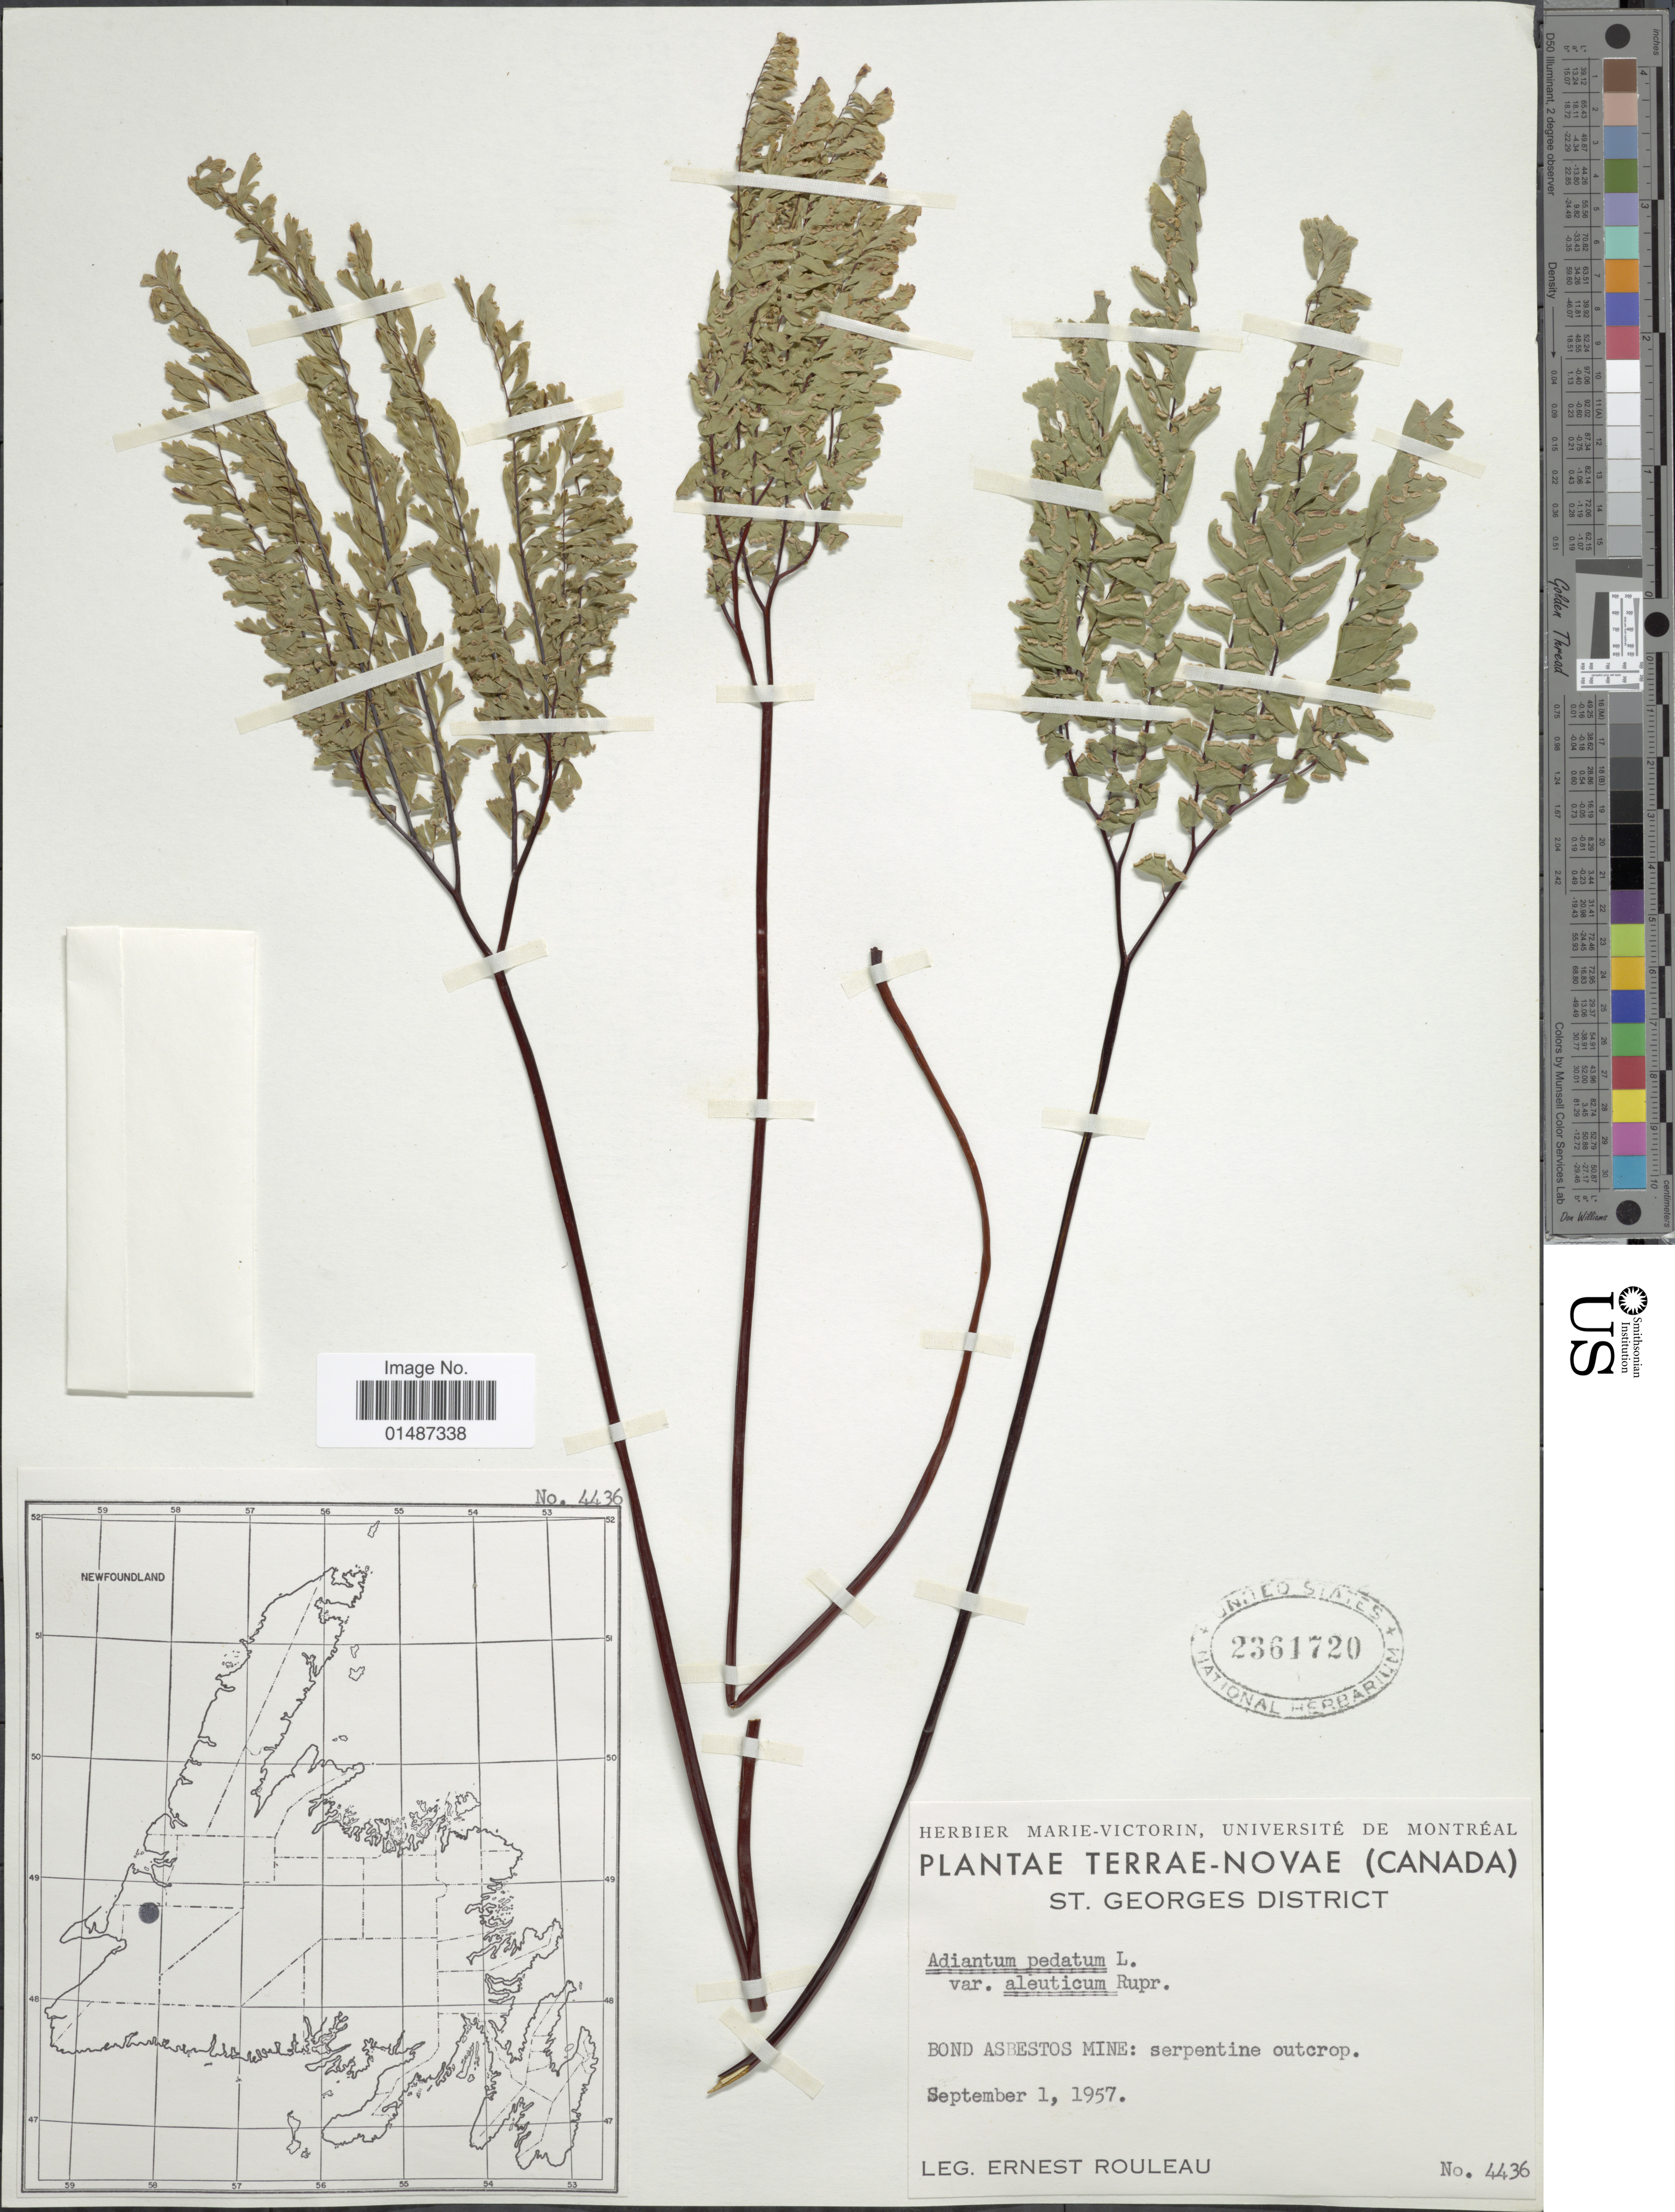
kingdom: Plantae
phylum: Tracheophyta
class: Polypodiopsida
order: Polypodiales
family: Pteridaceae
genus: Adiantum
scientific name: Adiantum pedatum subsp. calderi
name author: Cody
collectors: J. Rouleau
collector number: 4436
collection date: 1957-09-01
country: Canada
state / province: Newfoundland and Labrador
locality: Terrae-Novae. St. Georges District. Bond Asbestos Mine: serpentine outcrop.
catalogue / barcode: US 2361720